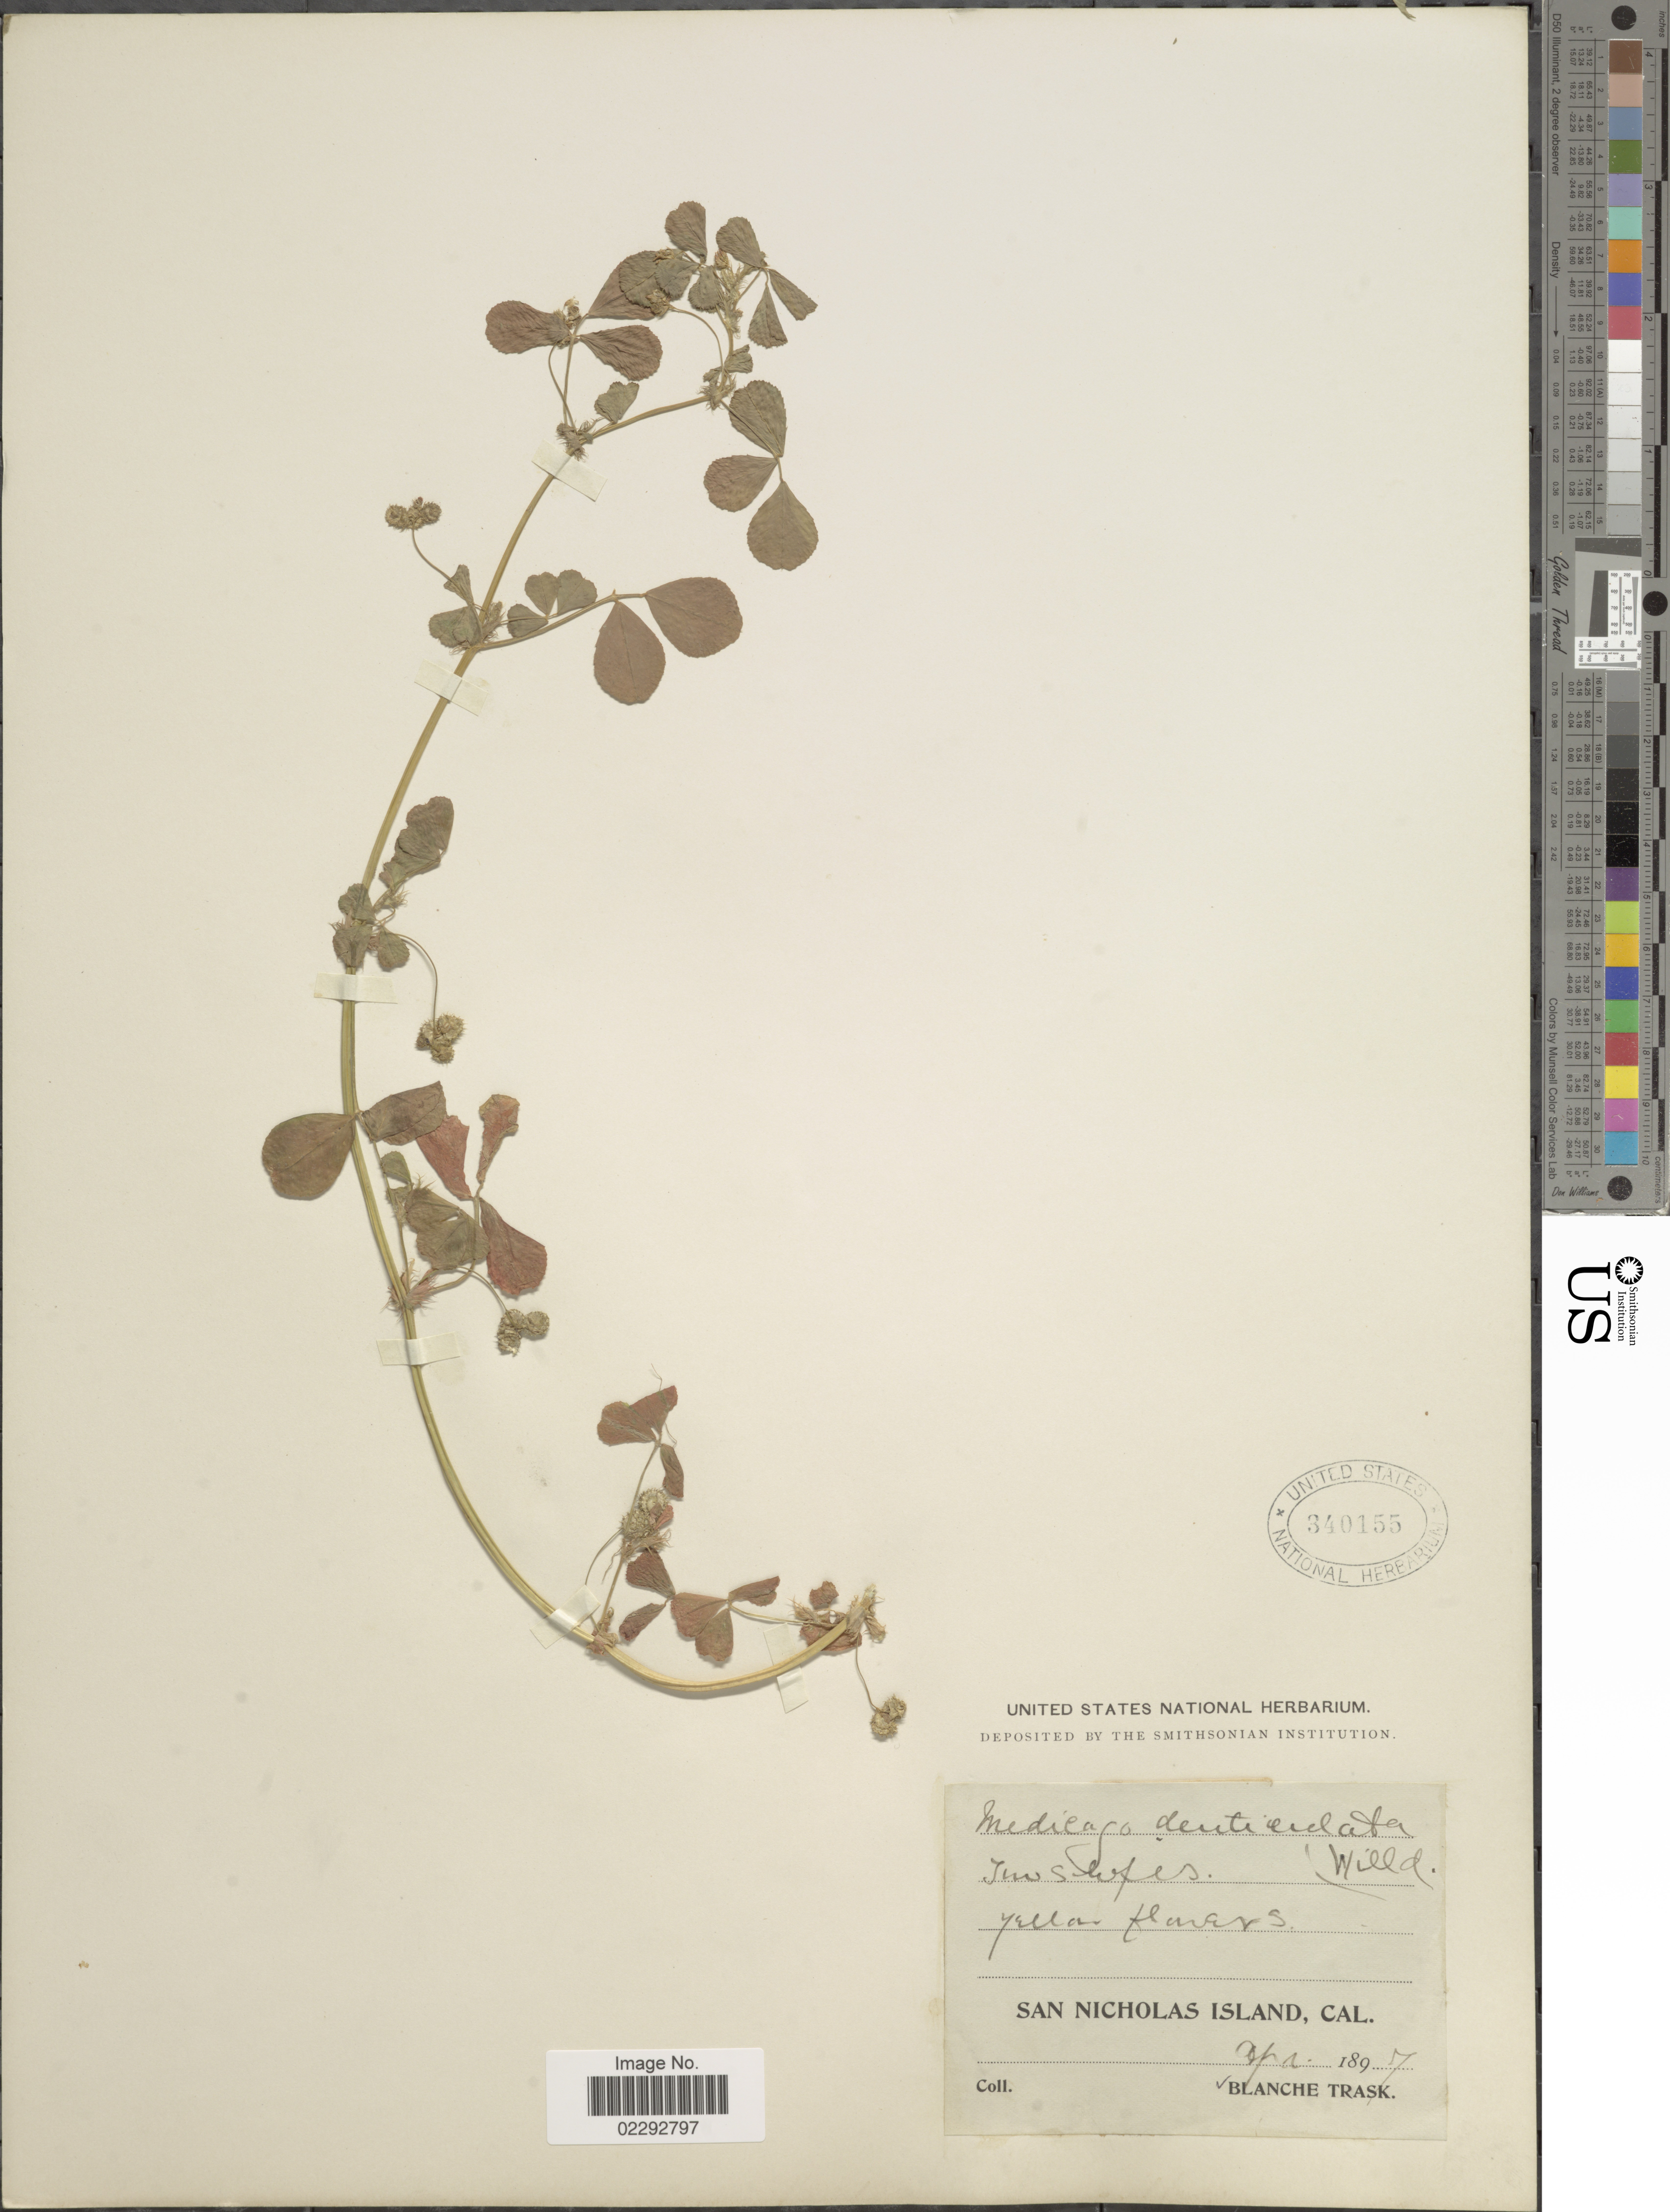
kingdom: Plantae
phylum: Tracheophyta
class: Magnoliopsida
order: Fabales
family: Fabaceae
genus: Medicago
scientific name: Medicago hispida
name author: Gaertn.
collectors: B. Trask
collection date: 1897-04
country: United States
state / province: California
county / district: Ventura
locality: San Nicholas Island, Cal.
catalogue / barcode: US 340155